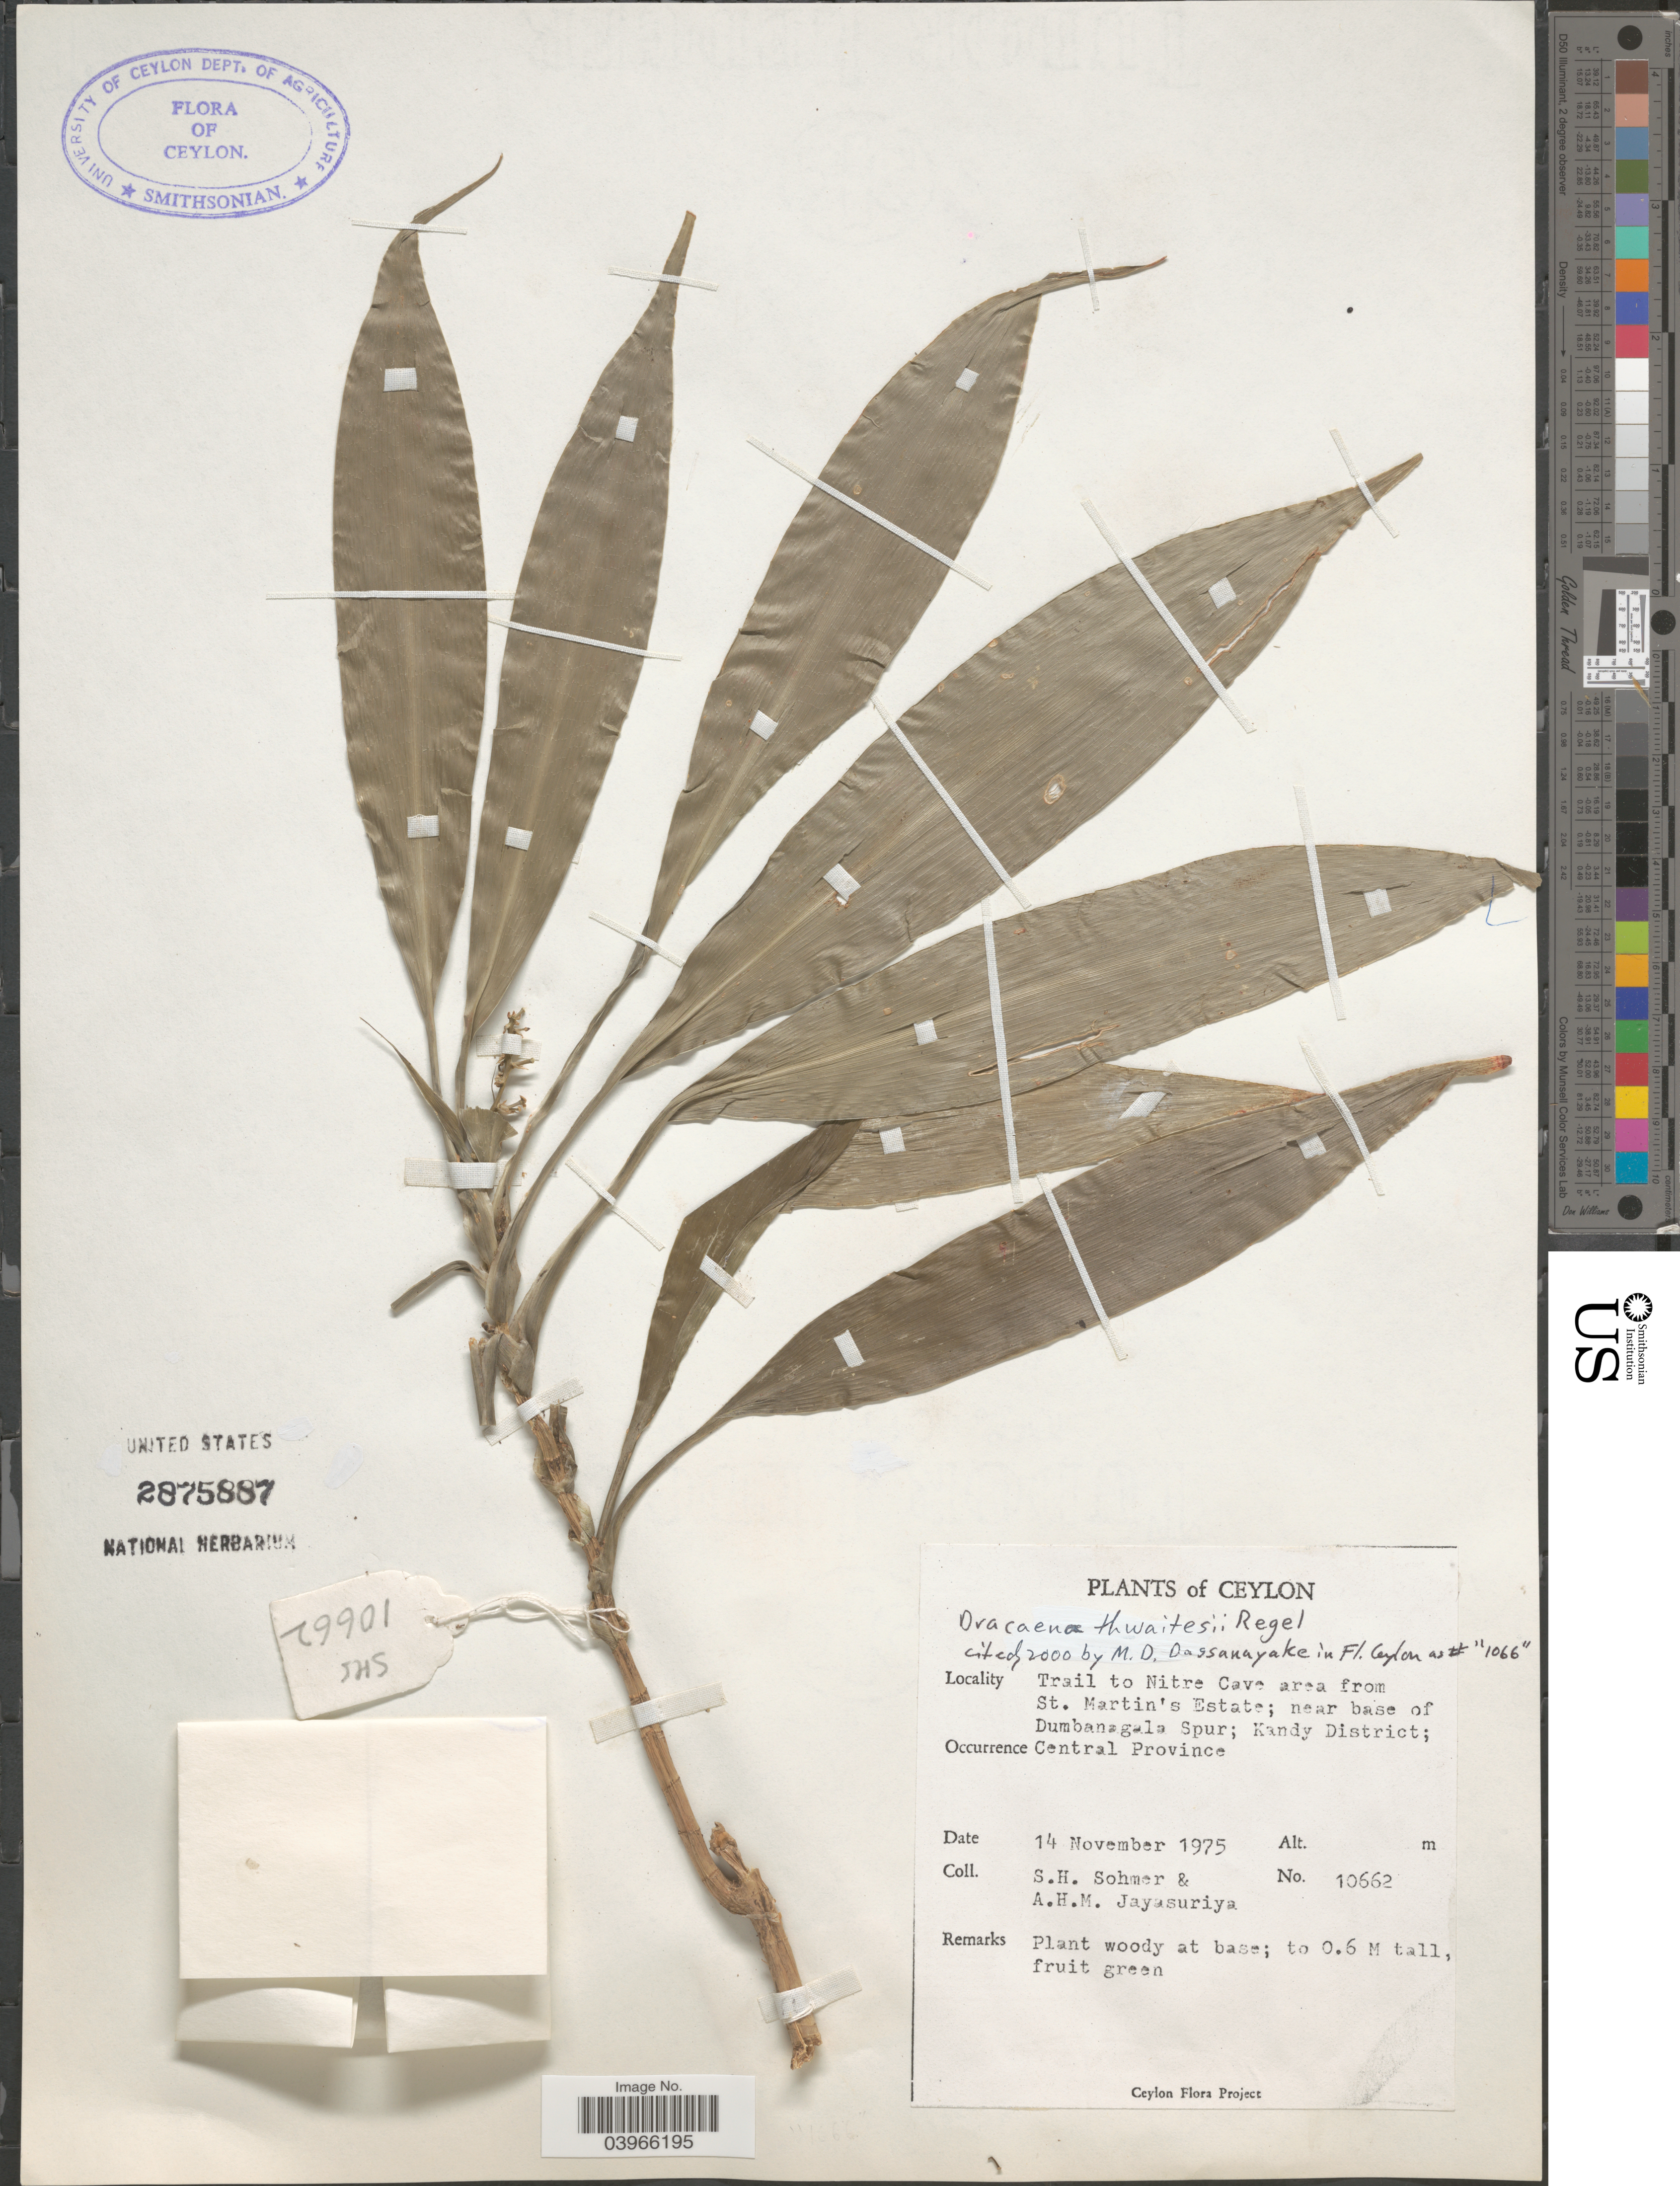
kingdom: Plantae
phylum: Tracheophyta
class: Liliopsida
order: Asparagales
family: Asparagaceae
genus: Dracaena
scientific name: Dracaena thwaitesii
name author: Regel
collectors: S. Shomer & A. H. Jayasuriya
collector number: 10662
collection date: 1975-11-14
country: Sri Lanka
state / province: Central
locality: Ceylon. Trail to Nitre Cave area from St. Martin's Estate; near base of Dumbanagala Spur; Kandy District; Central Province.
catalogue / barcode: US 2875887